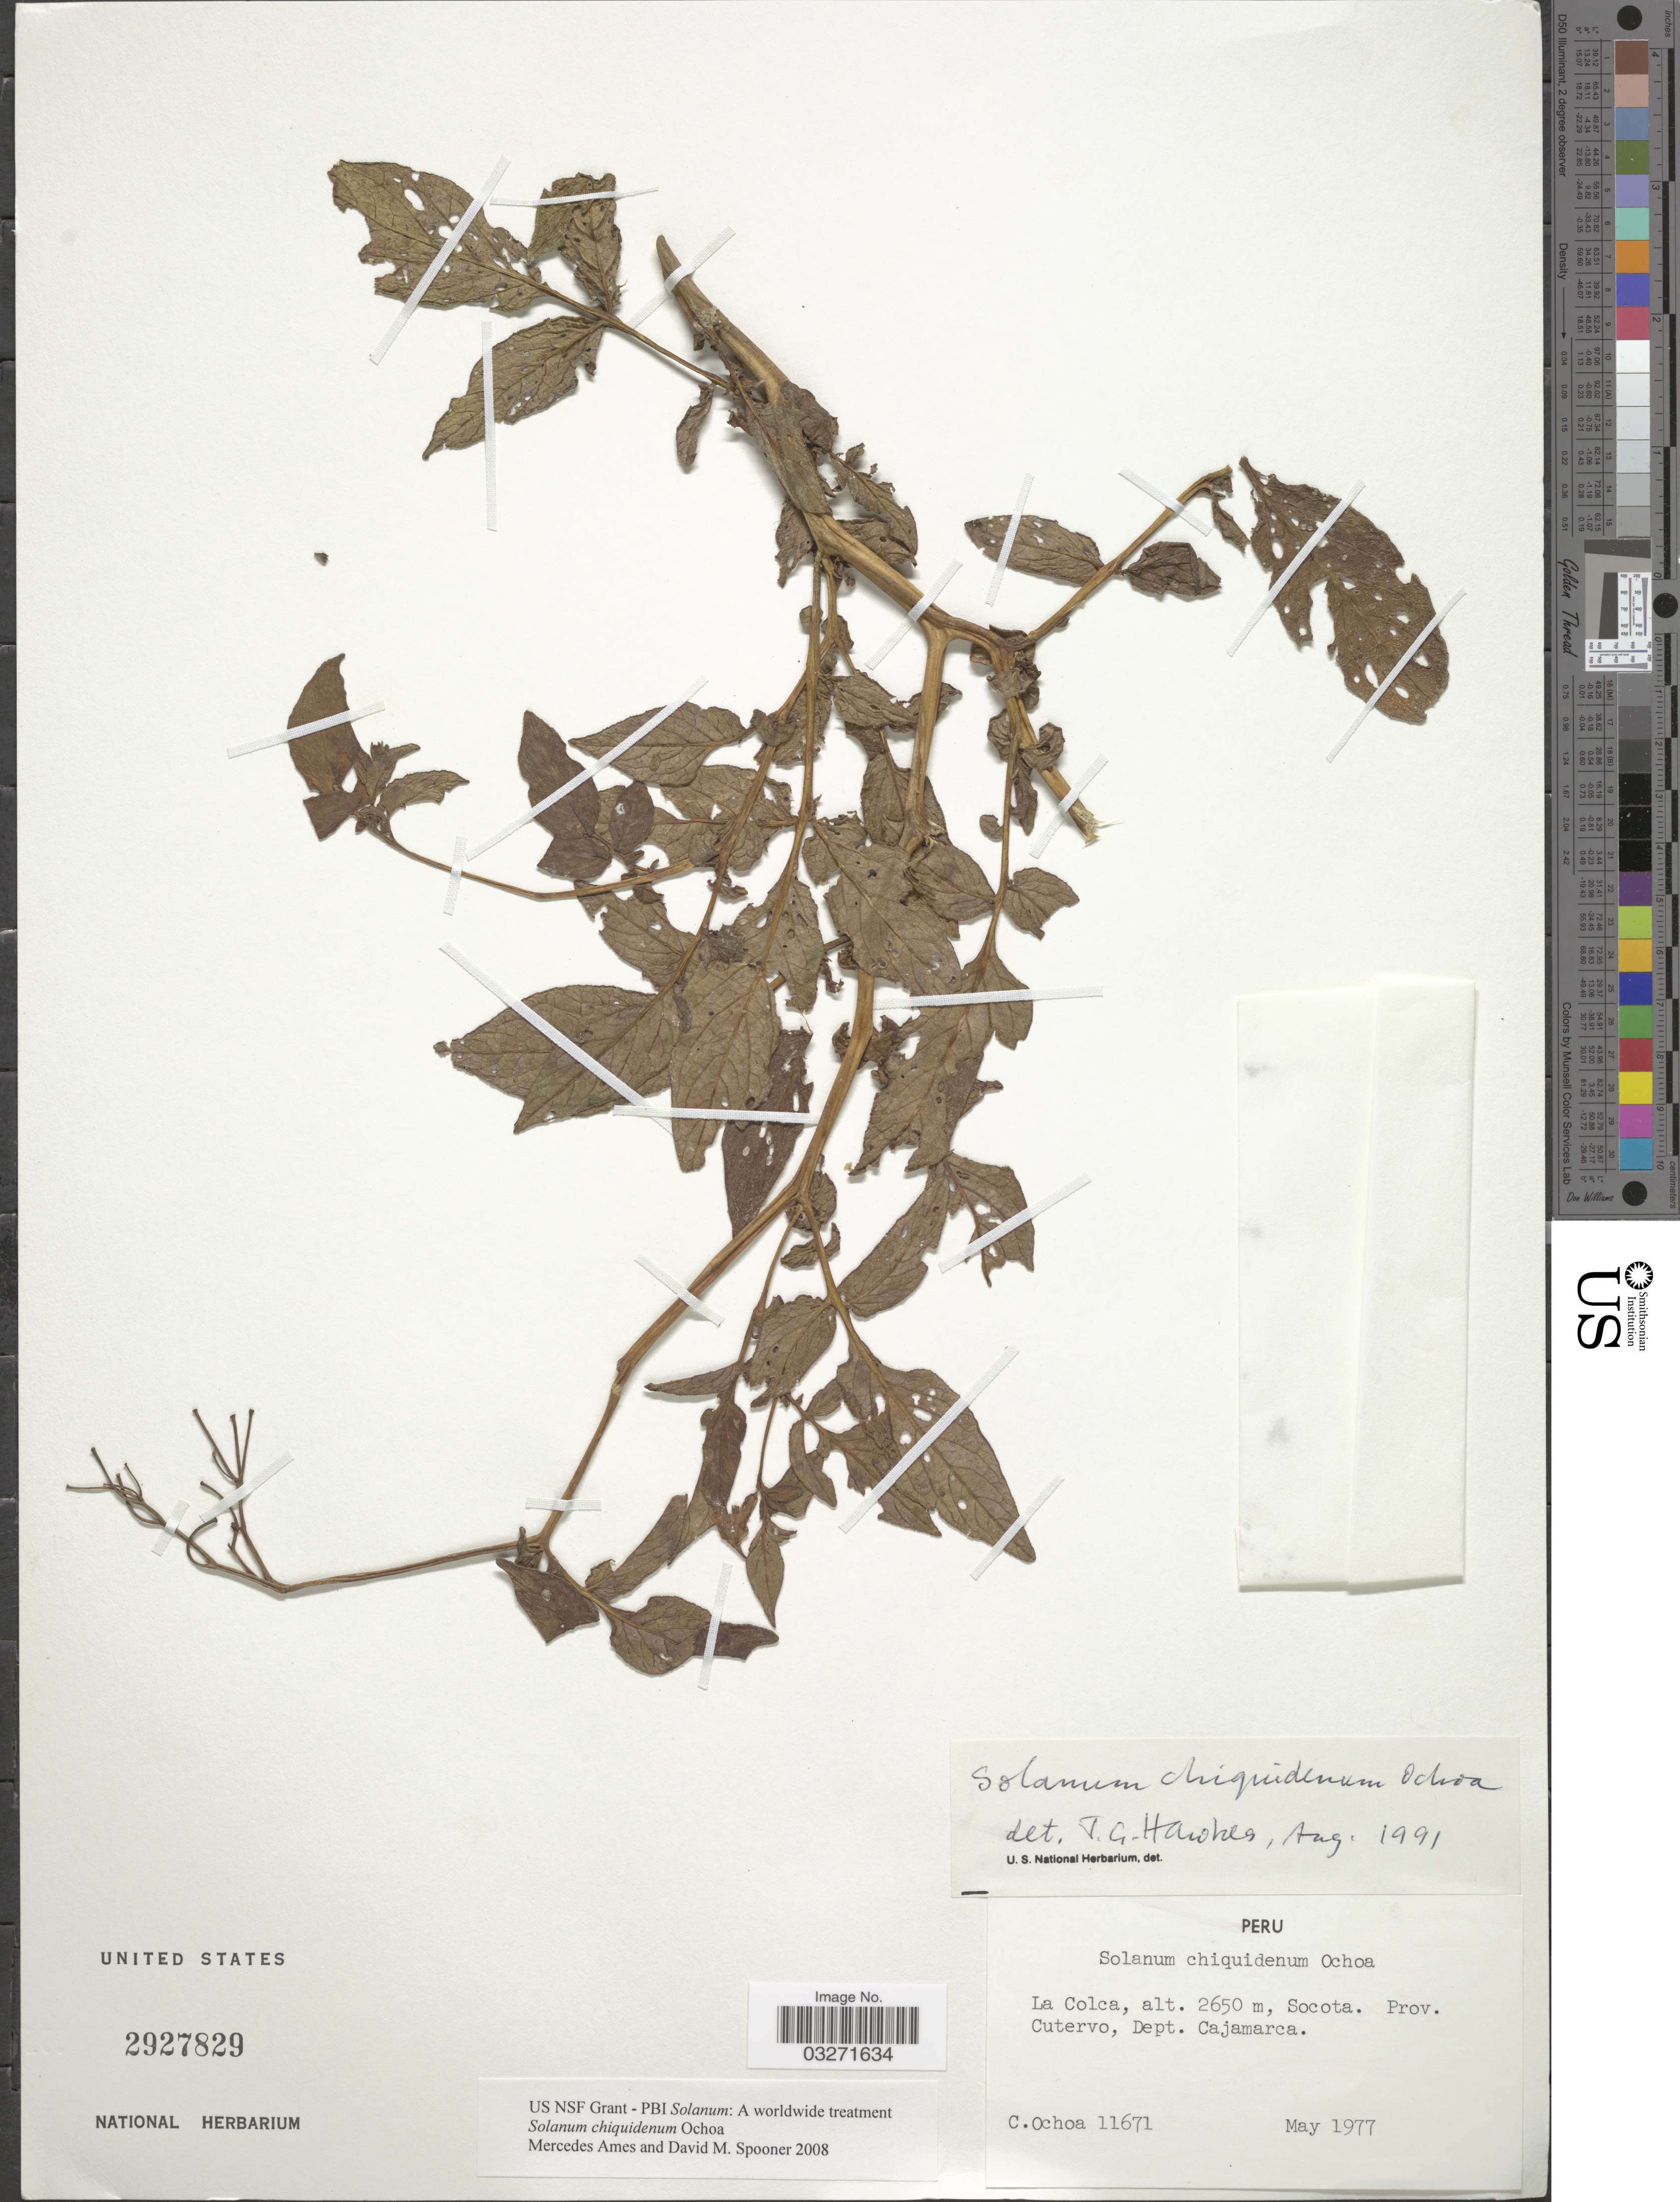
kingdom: Plantae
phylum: Tracheophyta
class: Magnoliopsida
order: Solanales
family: Solanaceae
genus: Solanum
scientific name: Solanum chiquidenum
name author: Ochoa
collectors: C. Ochoa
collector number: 11671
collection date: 1977-05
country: Peru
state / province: Cajamarca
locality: La Colca, Socota. Prov. Cutervo, Dept. Cajamarca.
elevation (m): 2650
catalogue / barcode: US 2927829